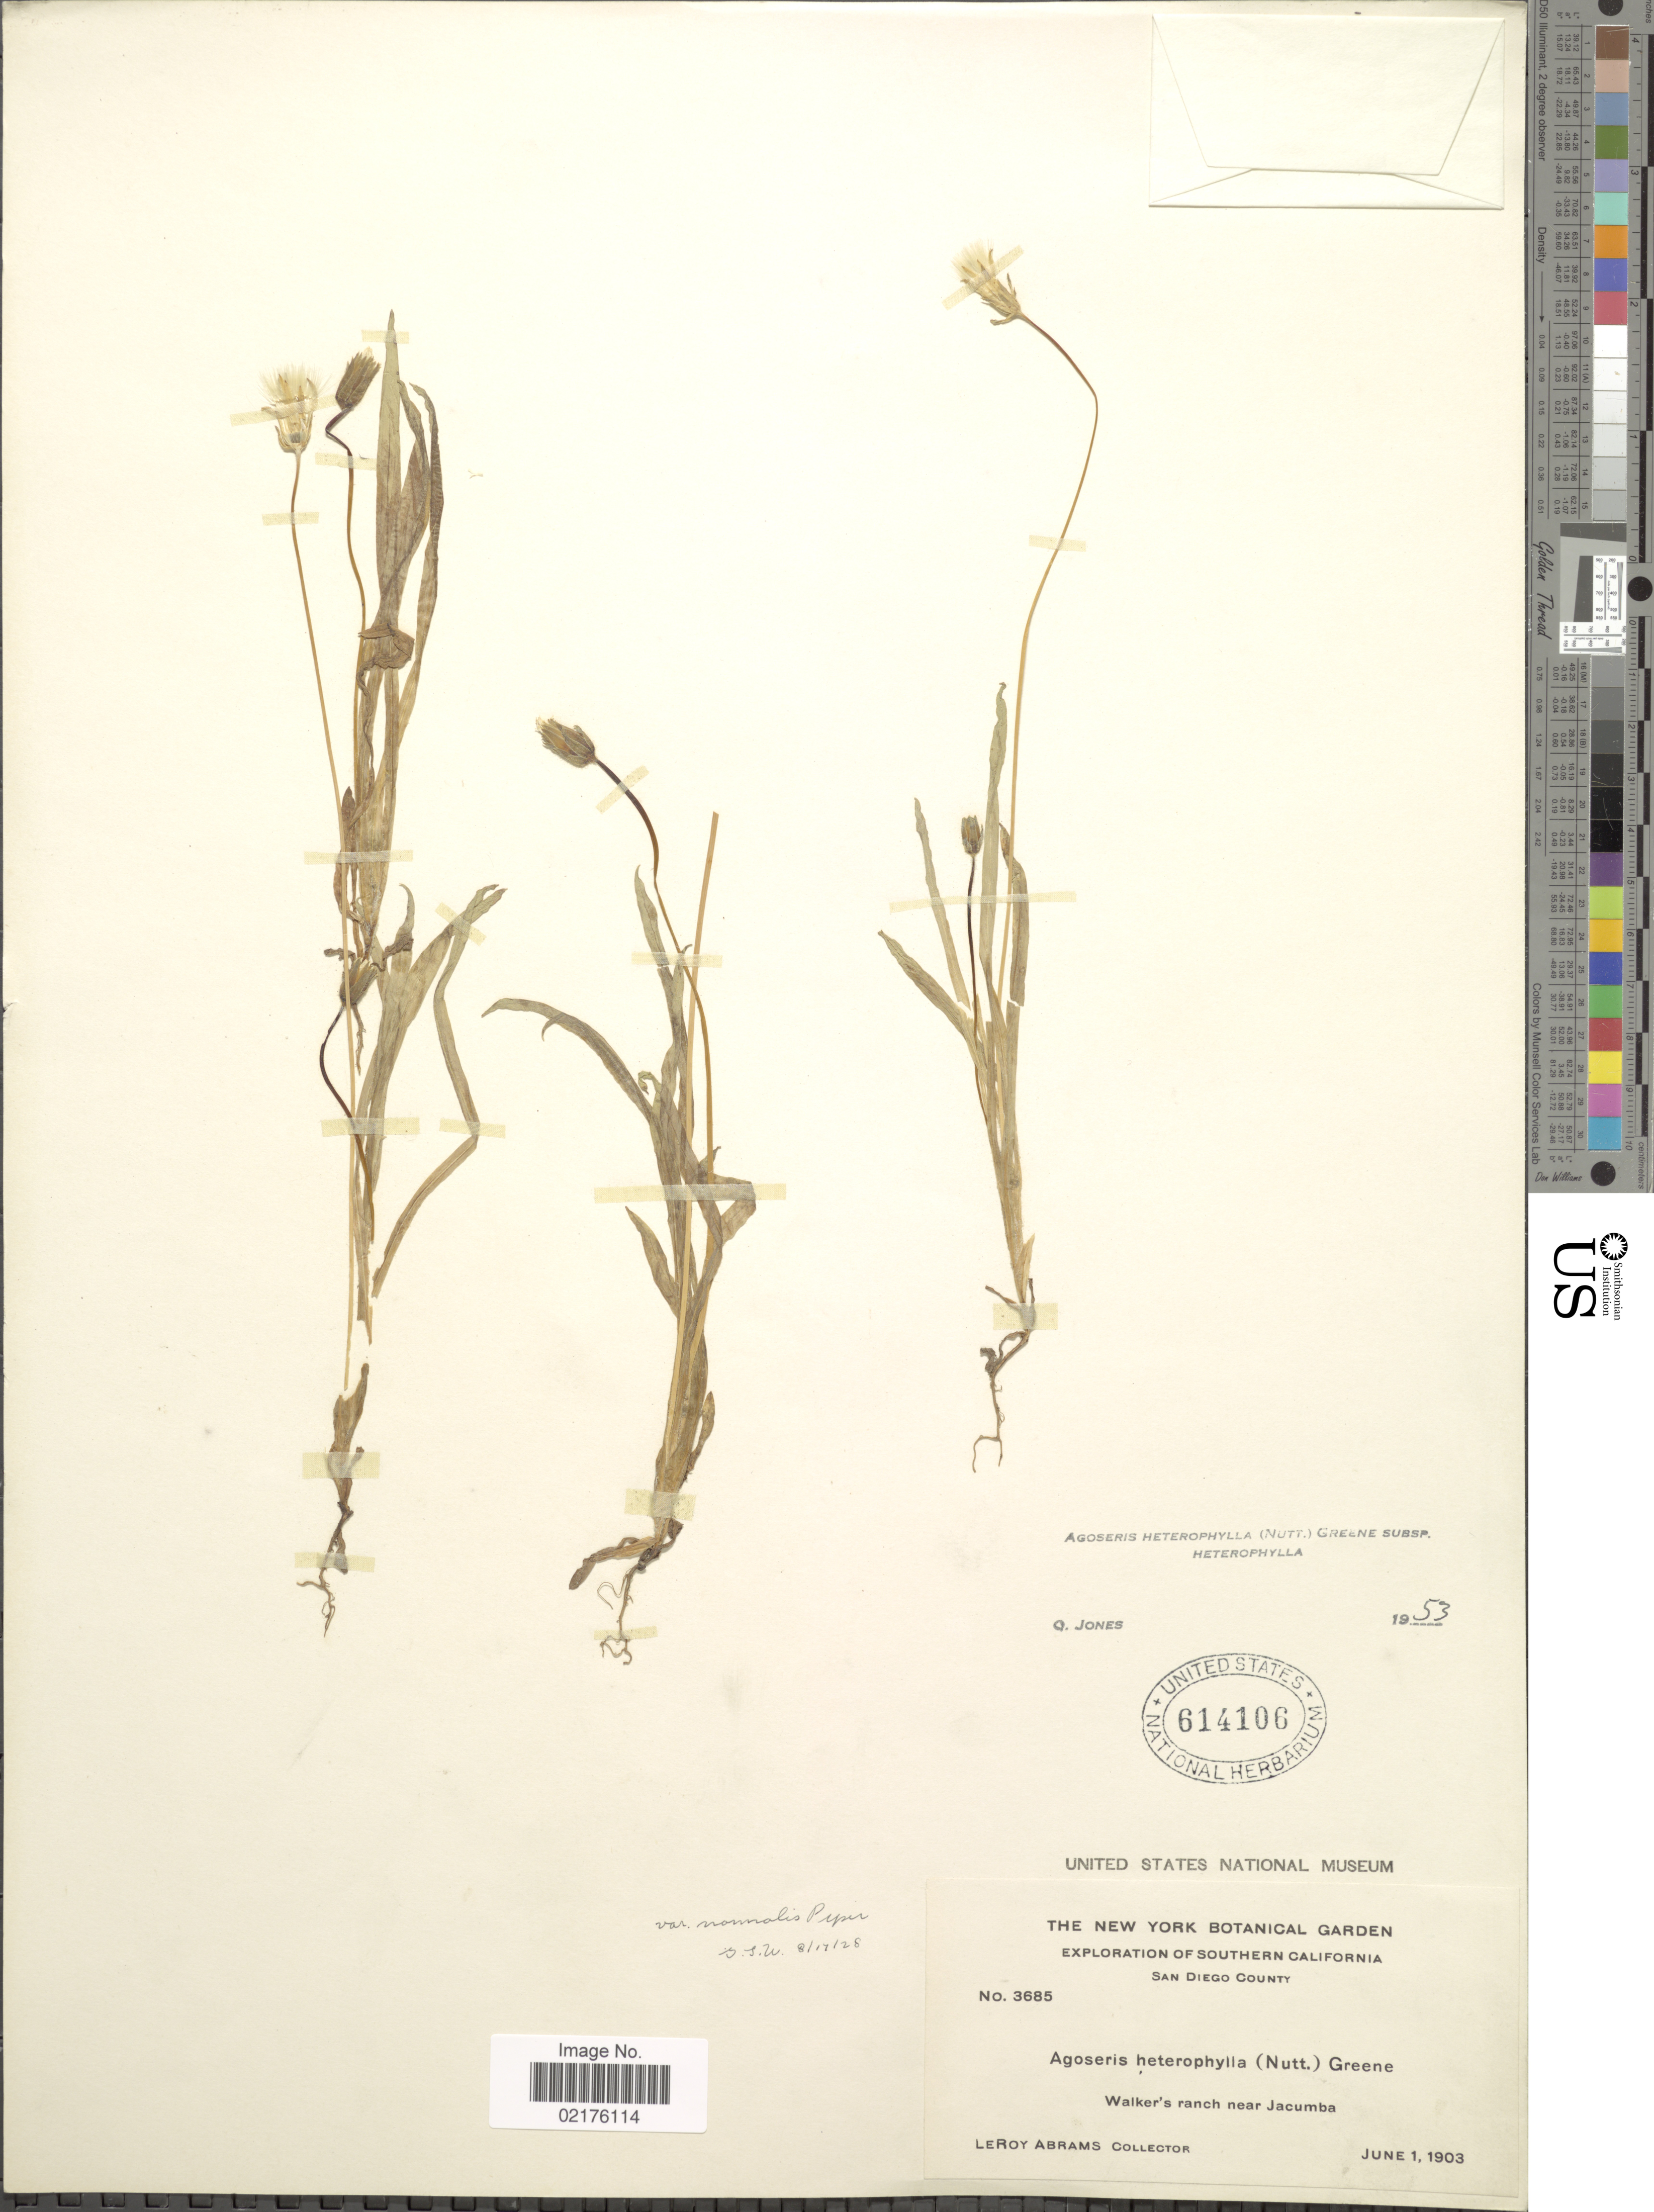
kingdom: Plantae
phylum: Tracheophyta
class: Magnoliopsida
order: Asterales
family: Asteraceae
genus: Agoseris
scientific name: Agoseris heterophylla subsp. heterophylla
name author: (Nutt.) Greene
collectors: L. Abrams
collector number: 3685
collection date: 1903-06-01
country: United States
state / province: California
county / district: San Diego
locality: Southern California, San Diego County, Walker's ranch near Jacumba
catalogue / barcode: US 614106